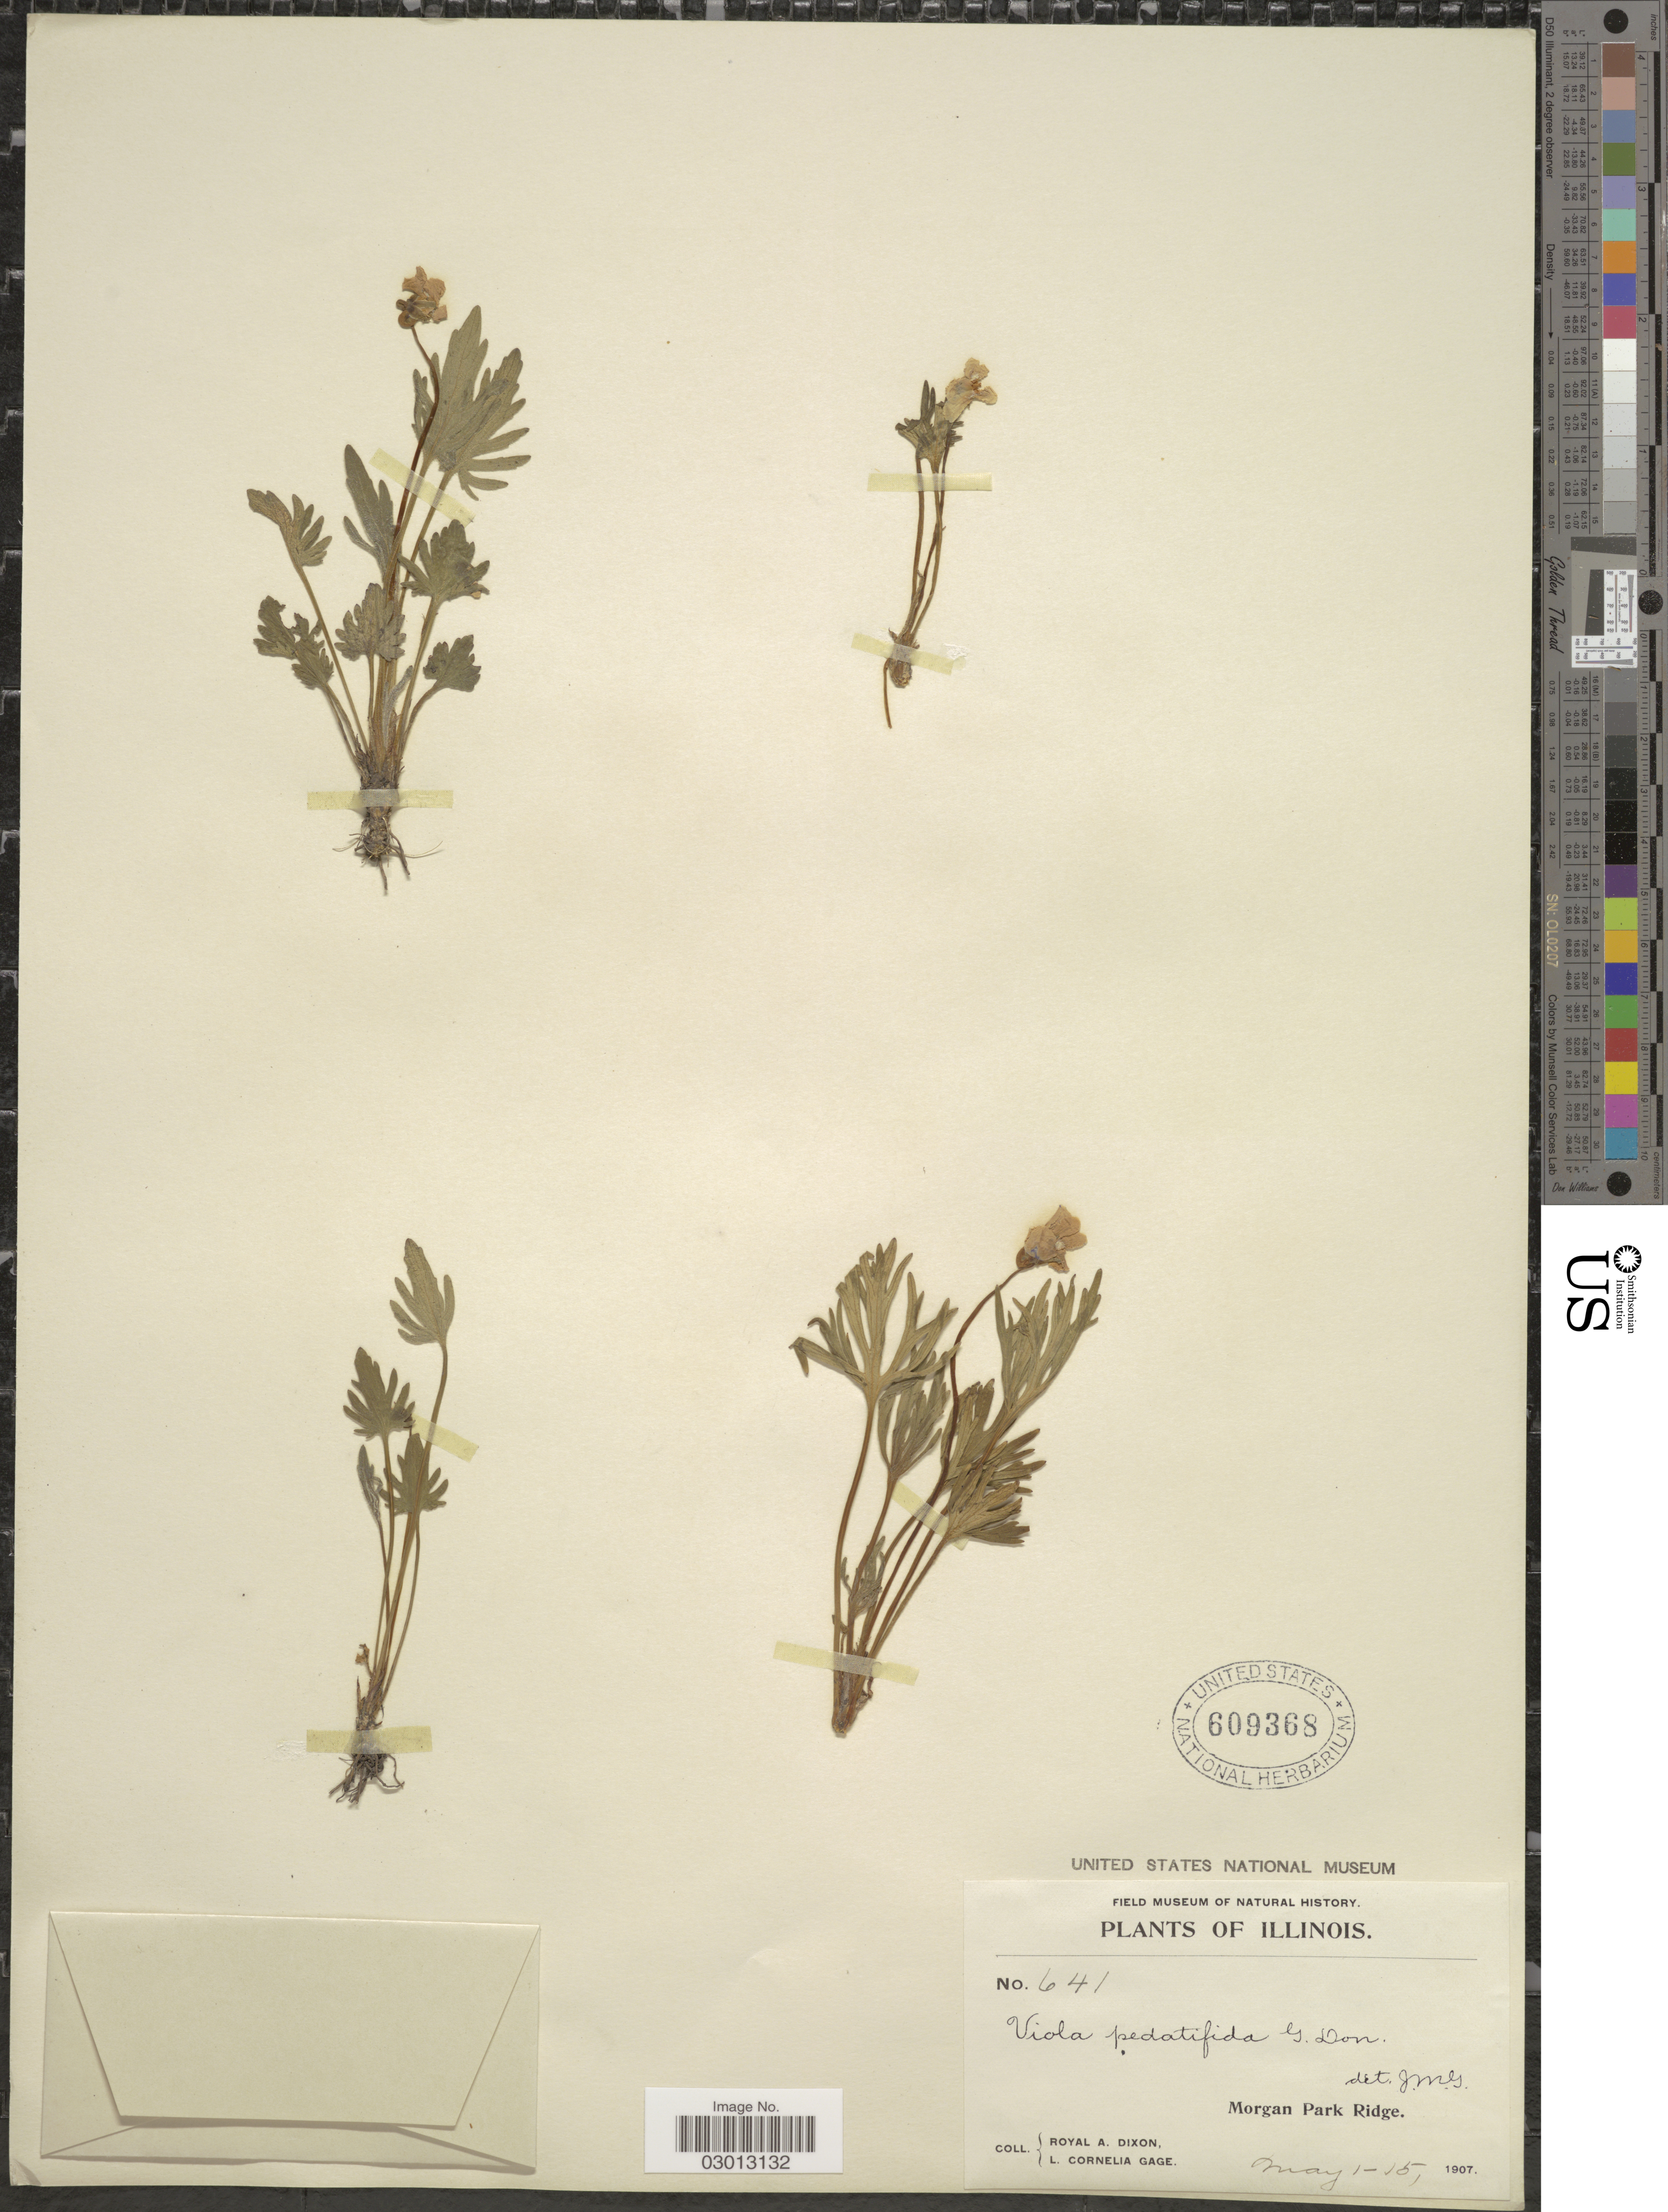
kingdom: Plantae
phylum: Tracheophyta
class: Magnoliopsida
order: Malpighiales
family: Violaceae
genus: Viola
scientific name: Viola pedatifida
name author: G. Don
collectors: R. A. Dixon & L. Gage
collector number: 641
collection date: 1907-05-01/1907-05-15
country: United States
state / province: Illinois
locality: Morgan Park Ridge.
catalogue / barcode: US 609368